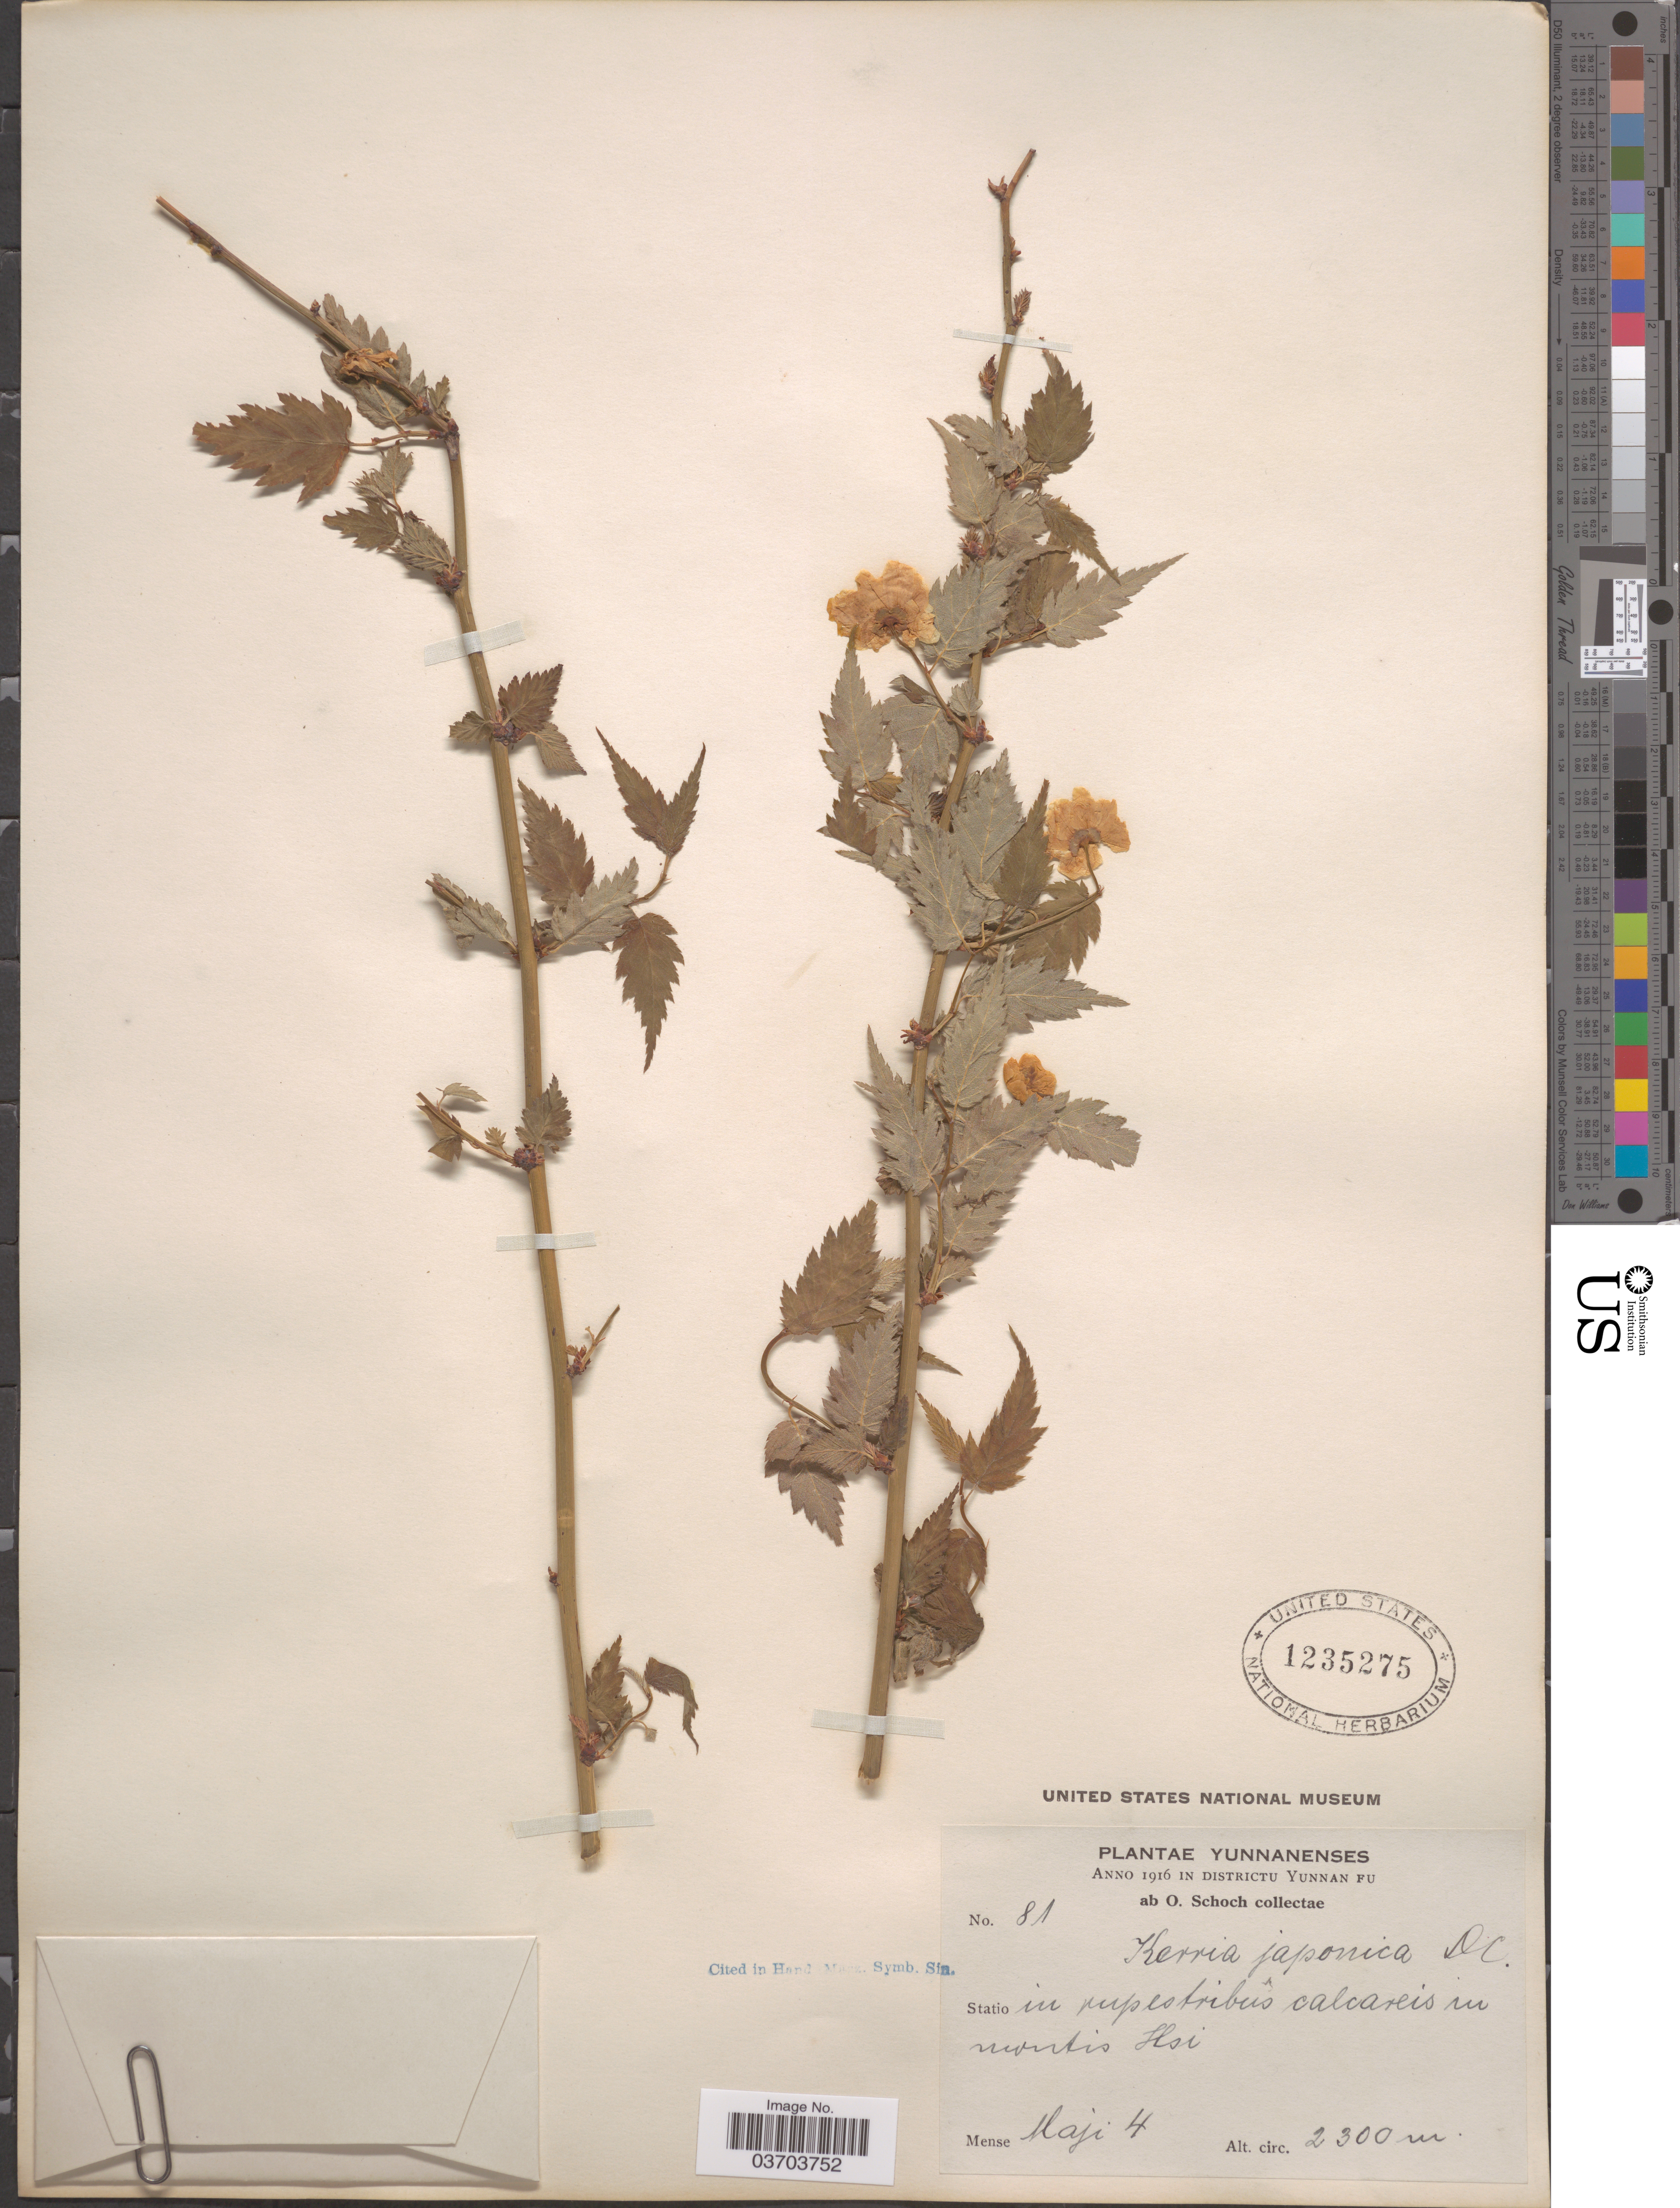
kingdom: Plantae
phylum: Tracheophyta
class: Magnoliopsida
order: Rosales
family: Rosaceae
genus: Kerria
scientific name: Kerria japonica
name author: (L.) DC.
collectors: O. Schoch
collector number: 81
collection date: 1916-05-04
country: China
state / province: Yunnan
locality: Yunnanenses. District of Yunnan Fu. Statio in rupestribus calcareis in nivertis Hsi [interpreted].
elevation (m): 2300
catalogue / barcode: US 1235275